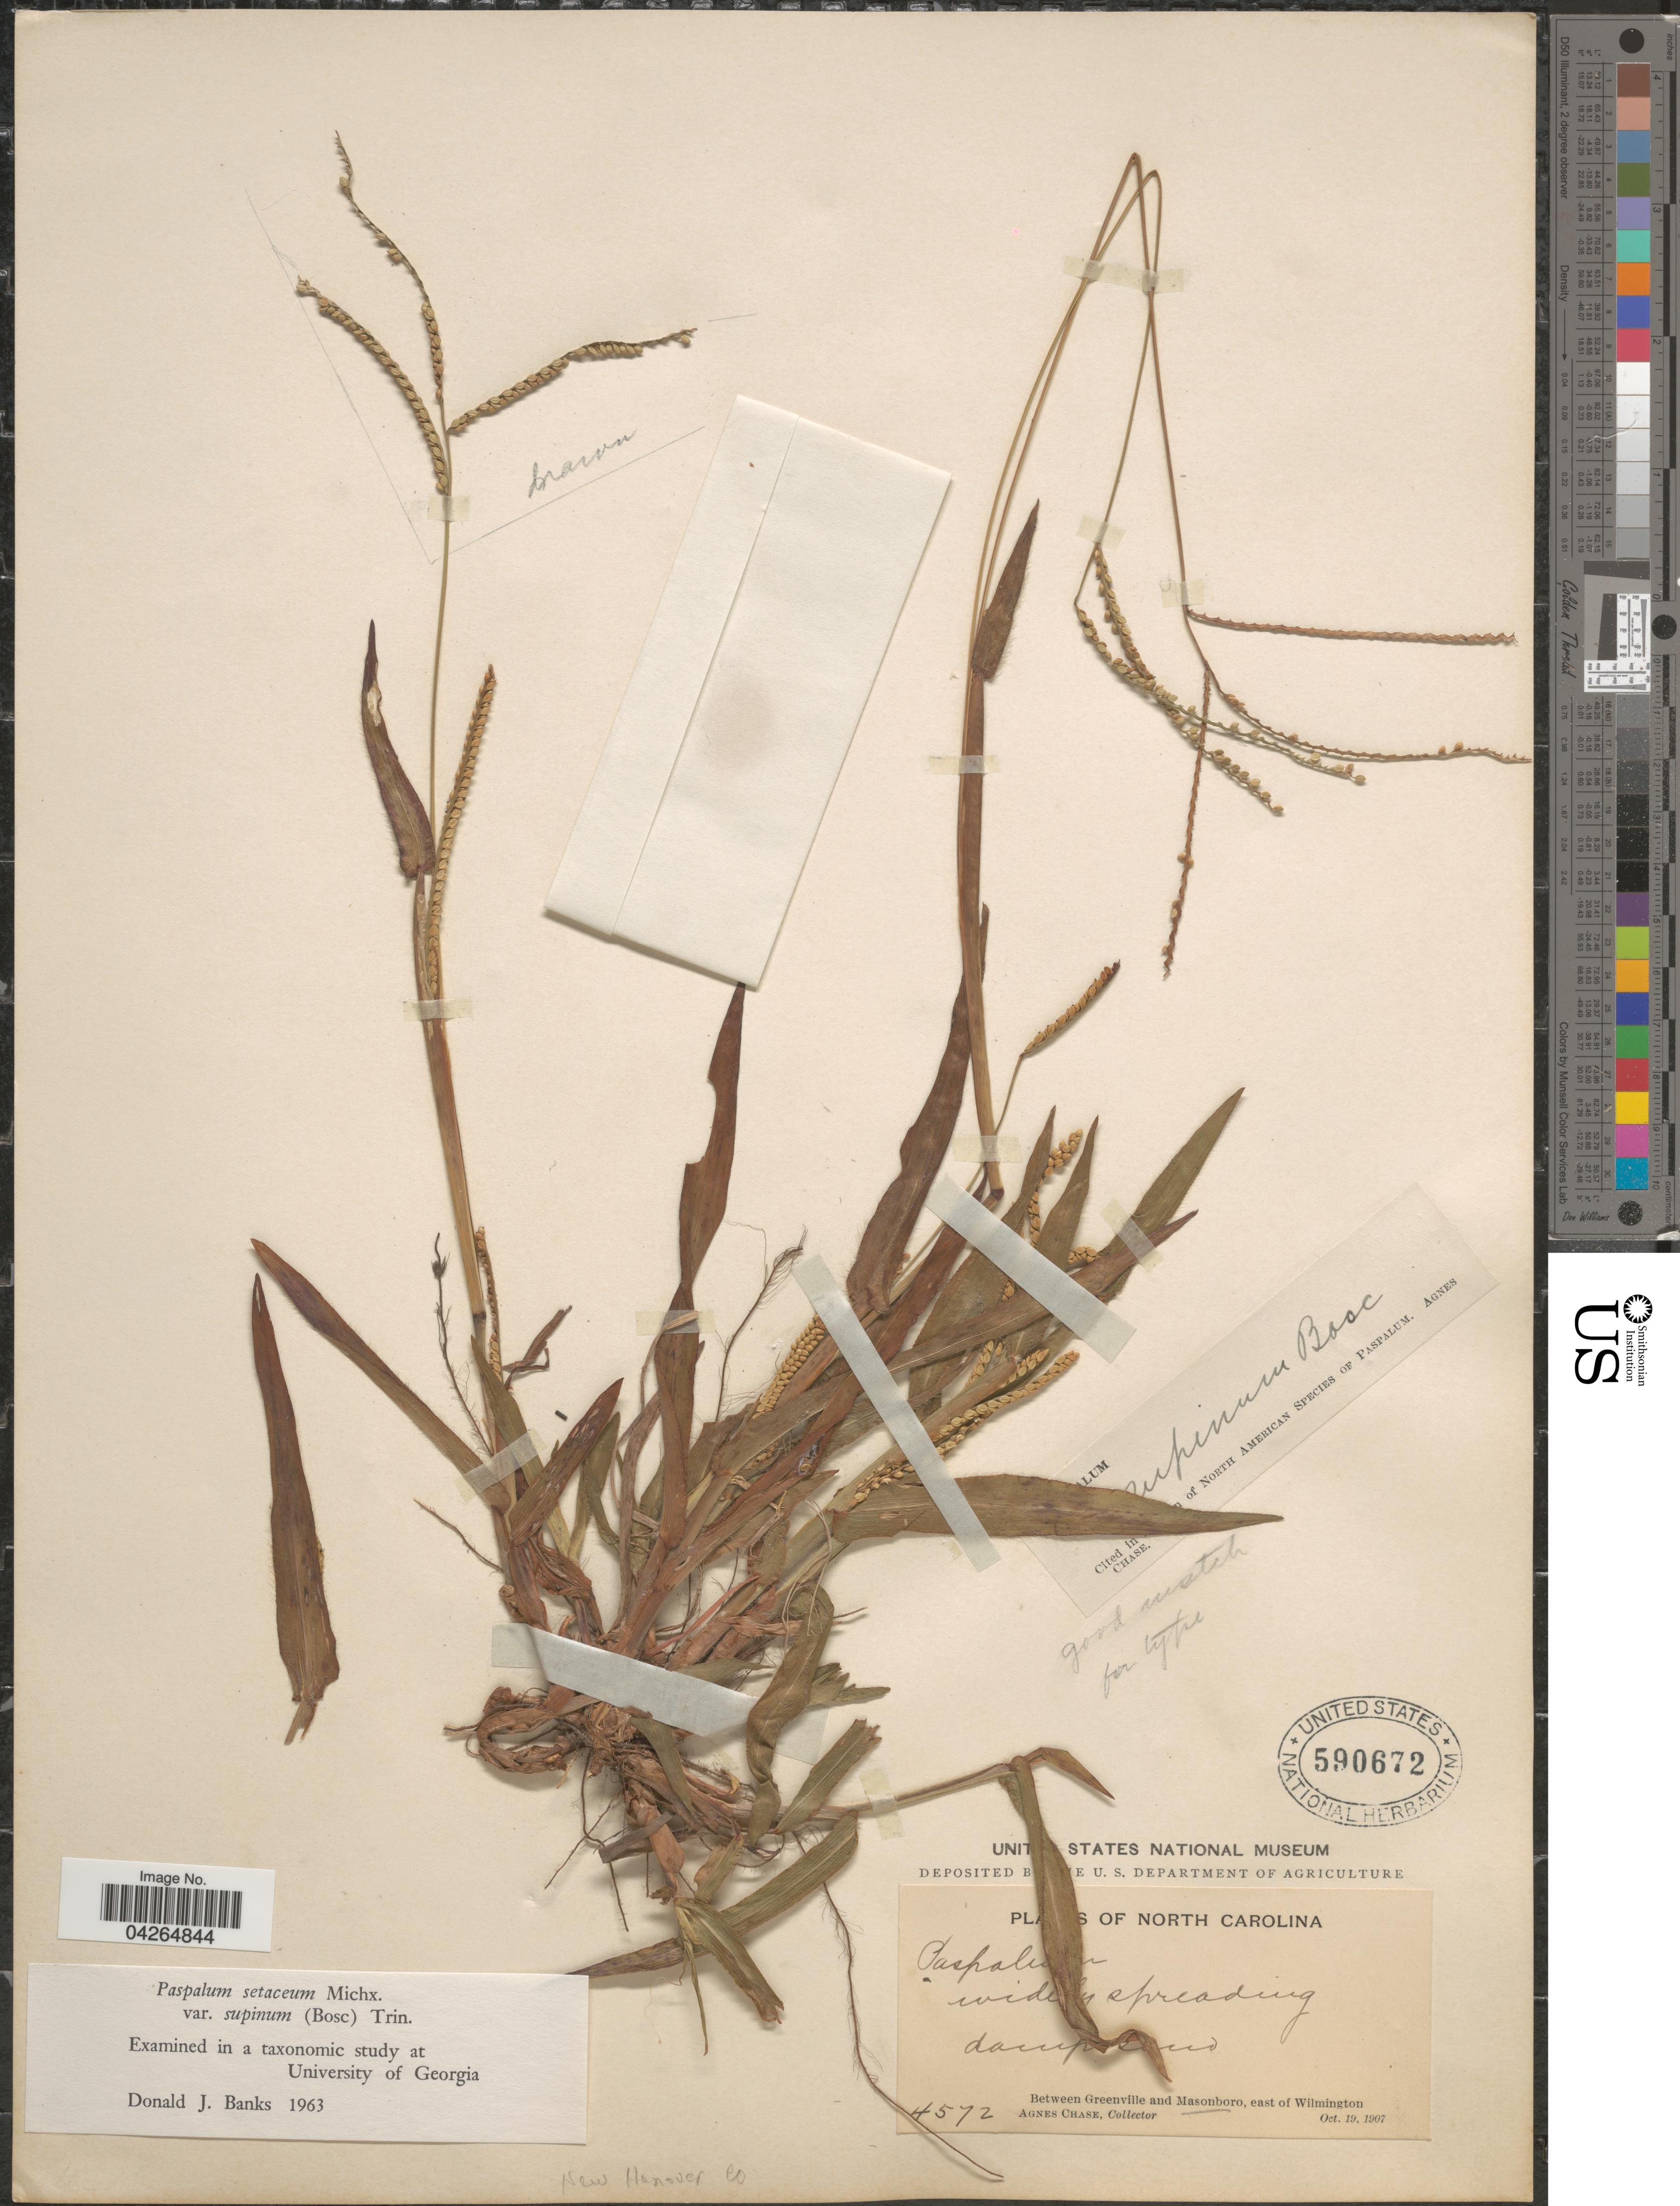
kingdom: Plantae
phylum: Tracheophyta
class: Liliopsida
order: Poales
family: Poaceae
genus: Paspalum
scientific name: Paspalum setaceum var. supinum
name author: (Bosc ex Poir.) Trin.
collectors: A. Chase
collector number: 4572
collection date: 1907-10-19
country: United States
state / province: North Carolina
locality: Between Greenville and Masonboro, east of Wilmington. New Hanover Co.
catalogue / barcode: US 590672